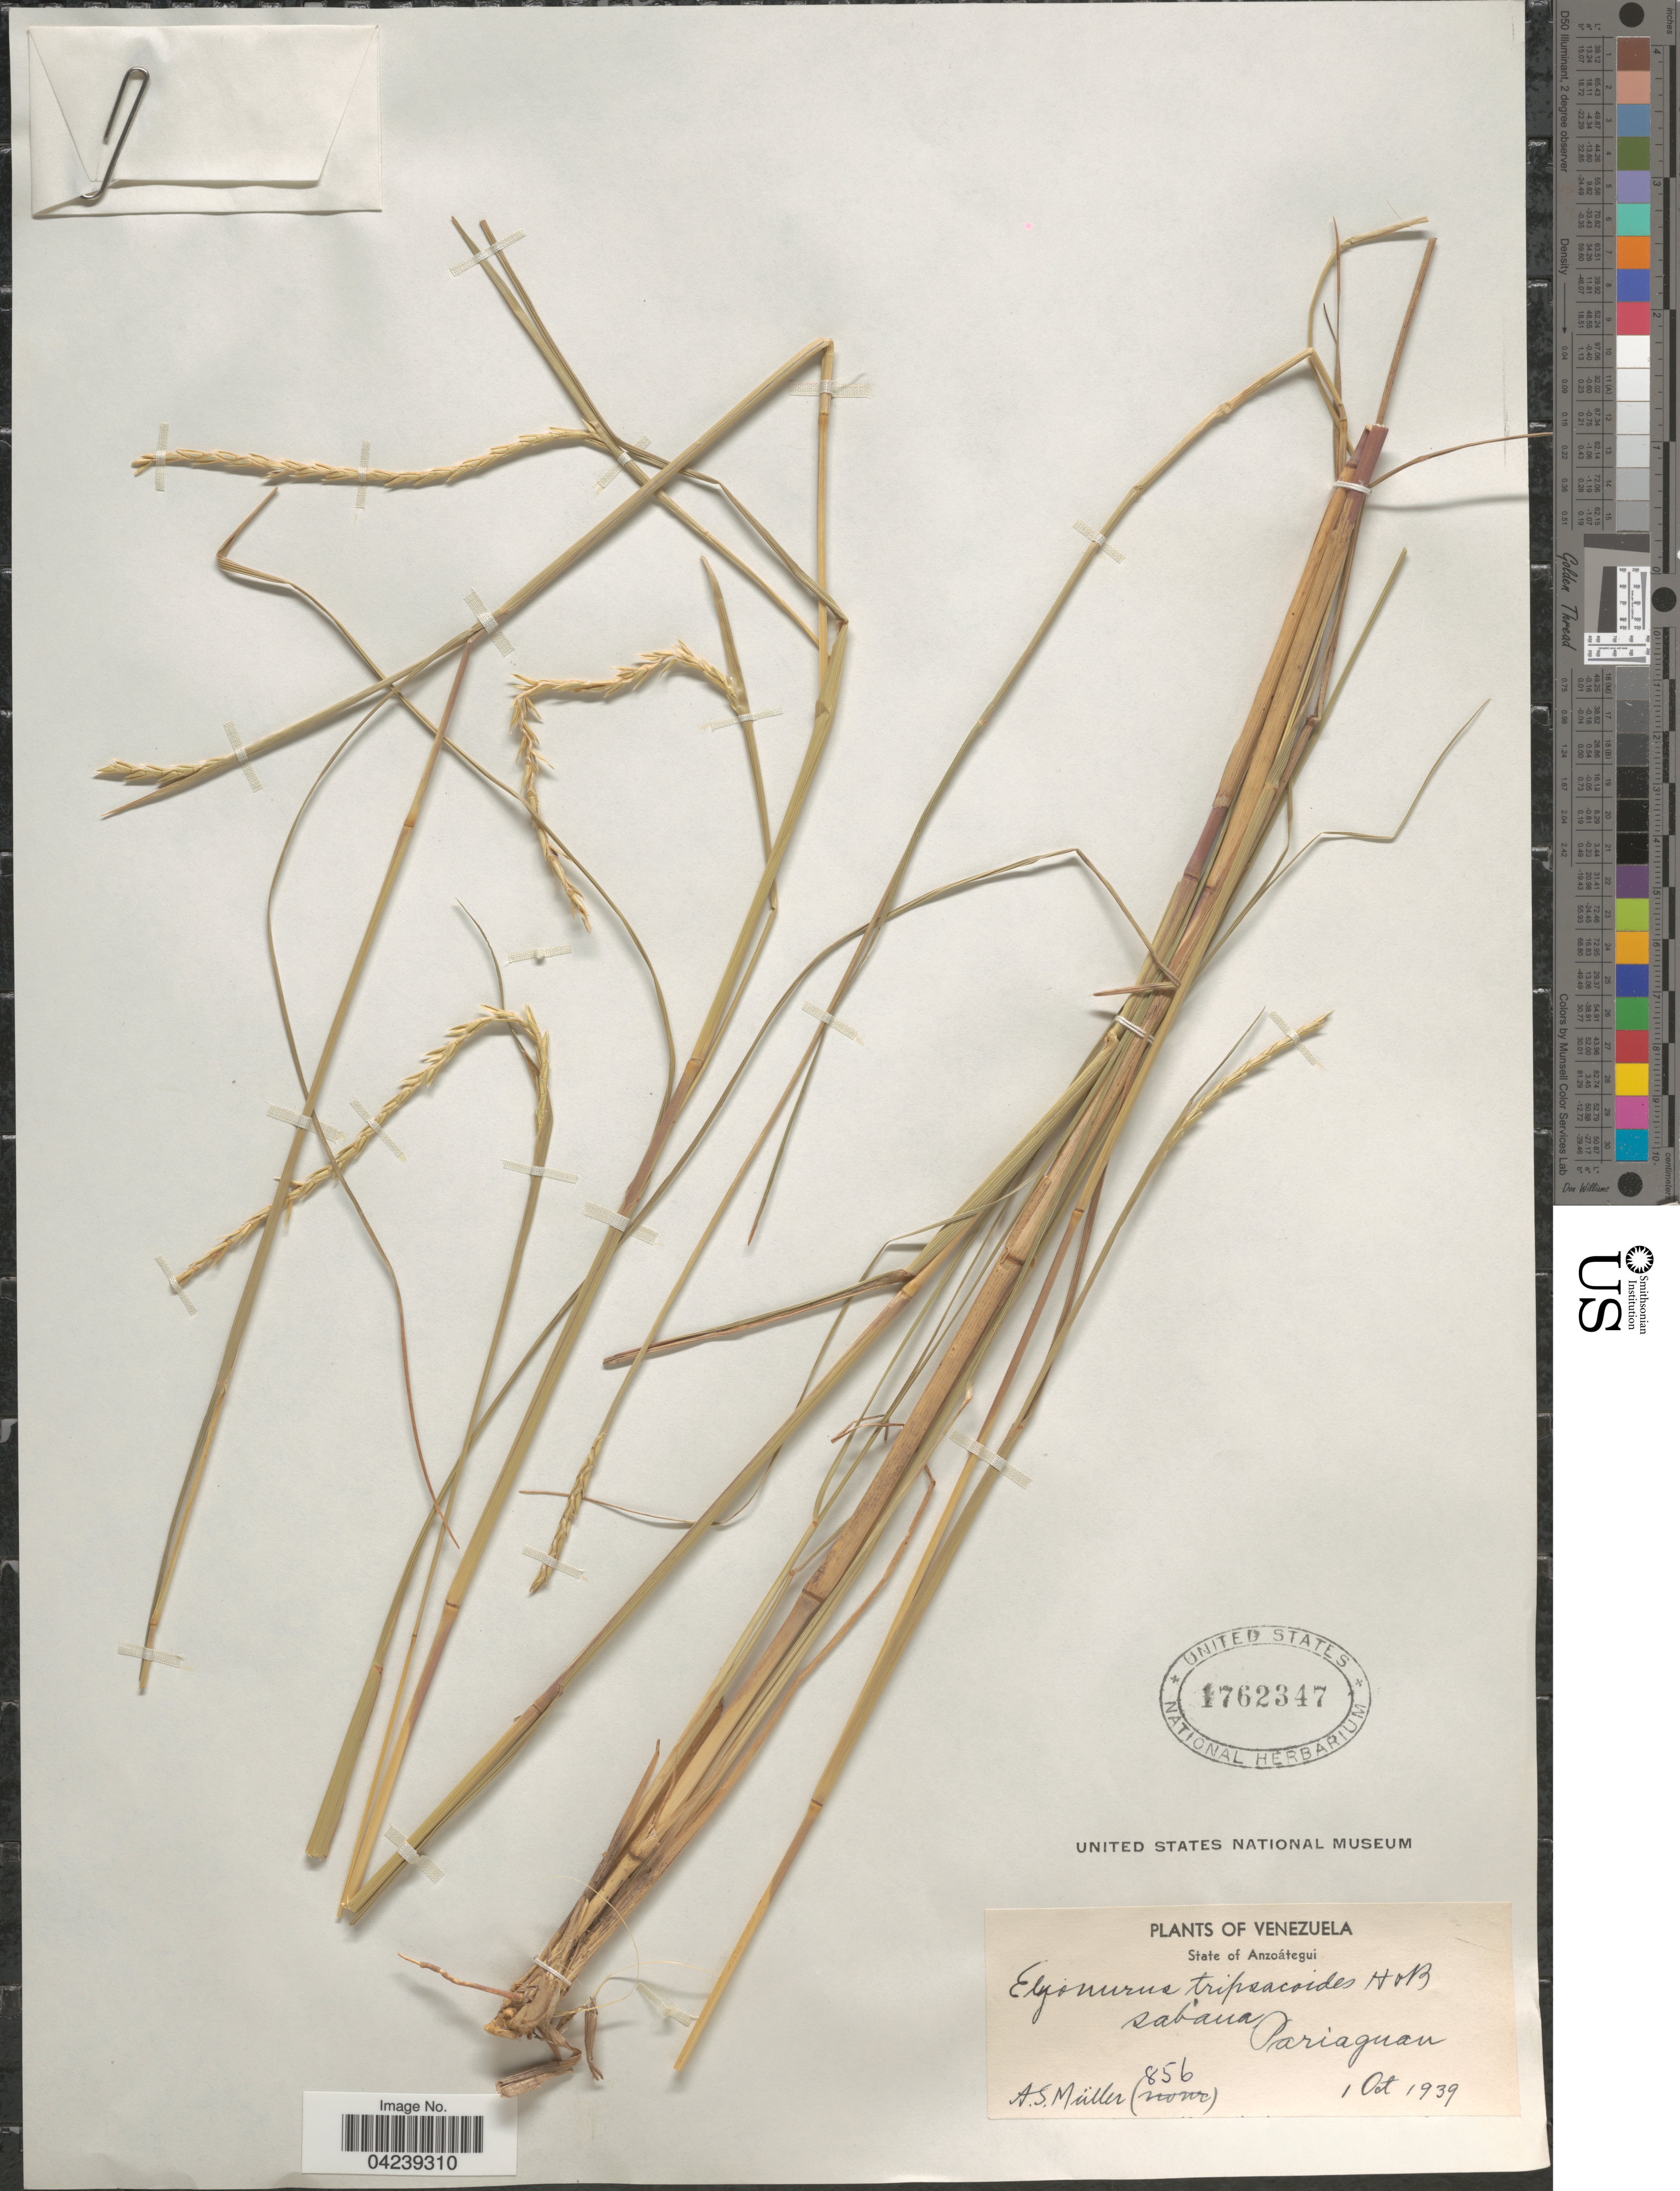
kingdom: Plantae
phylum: Tracheophyta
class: Liliopsida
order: Poales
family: Poaceae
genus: Elionurus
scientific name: Elionurus tripsacoides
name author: Humb. & Bonpl. ex Willd.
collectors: A. Muller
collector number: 856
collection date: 1939-10-01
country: Venezuela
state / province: Anzoategui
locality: Sabana. Pariaguán.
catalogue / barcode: US 1762347